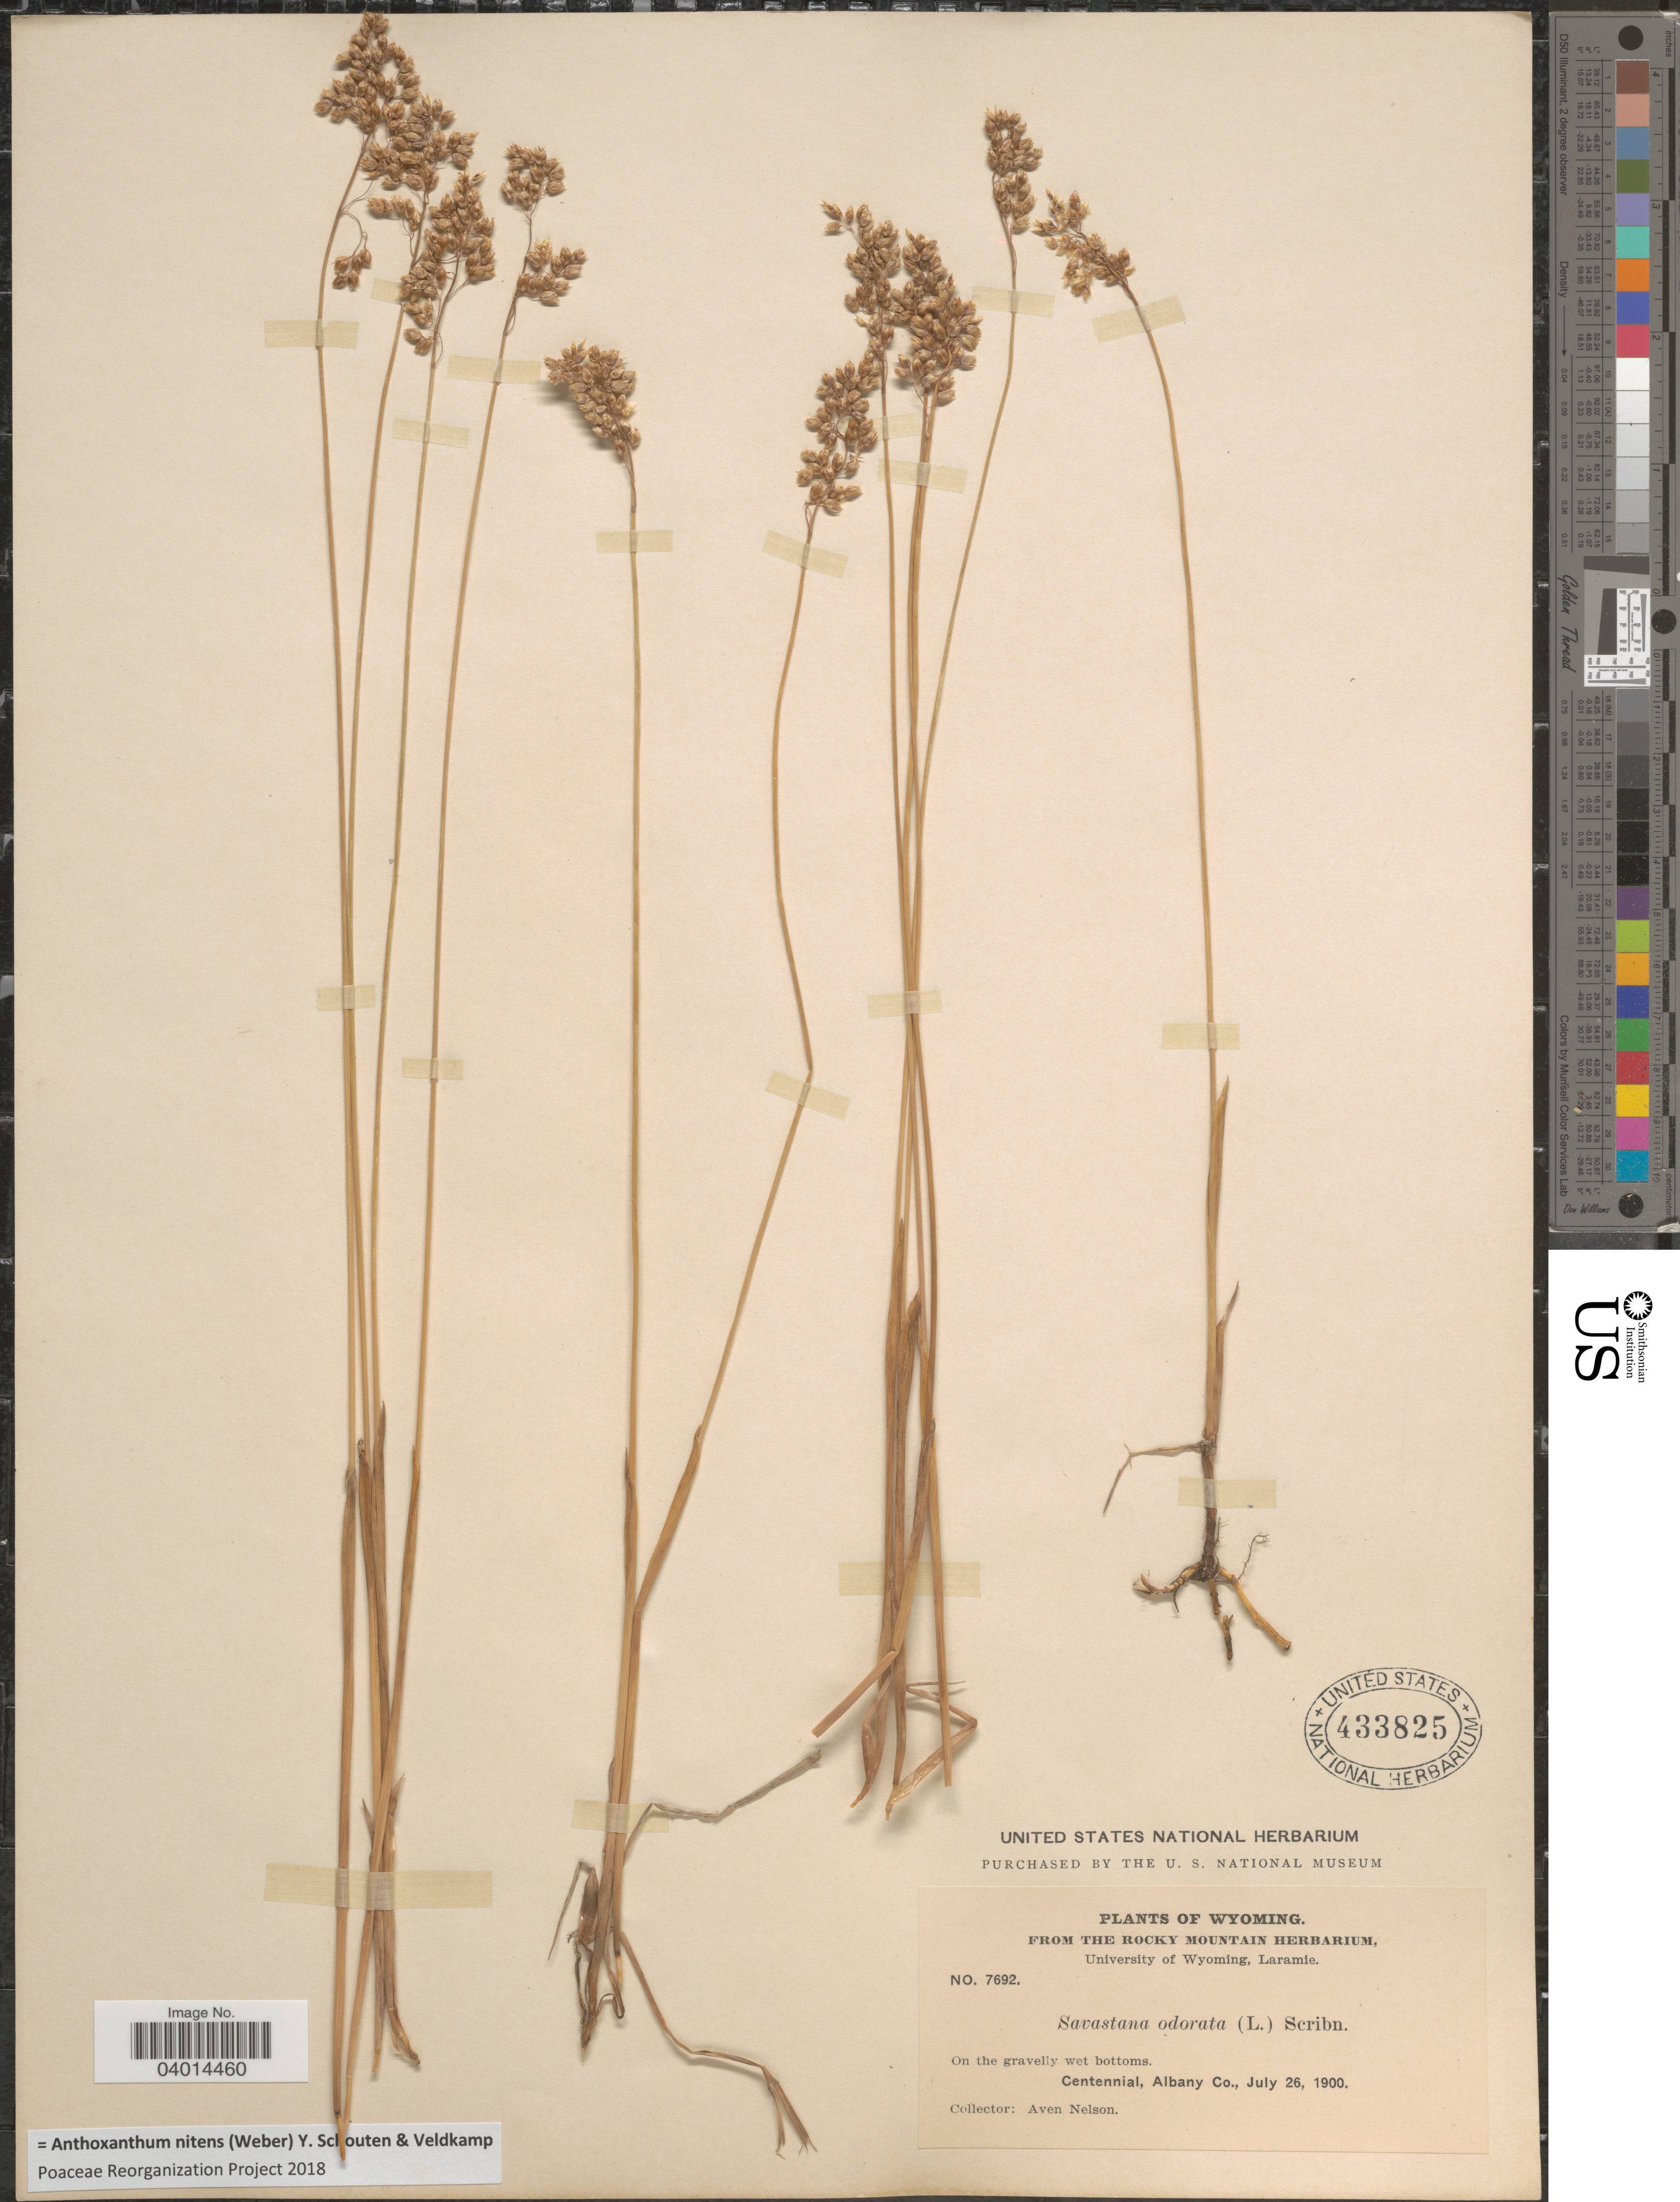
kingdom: Plantae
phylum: Tracheophyta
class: Liliopsida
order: Poales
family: Poaceae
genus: Anthoxanthum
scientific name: Anthoxanthum nitens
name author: (G.H. Weber) R.T.A. Schouten & Veldkamp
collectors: A. Nelson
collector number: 7692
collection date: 1900-07-26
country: United States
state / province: Wyoming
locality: Centennial, Albany Co.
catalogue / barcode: US 433825